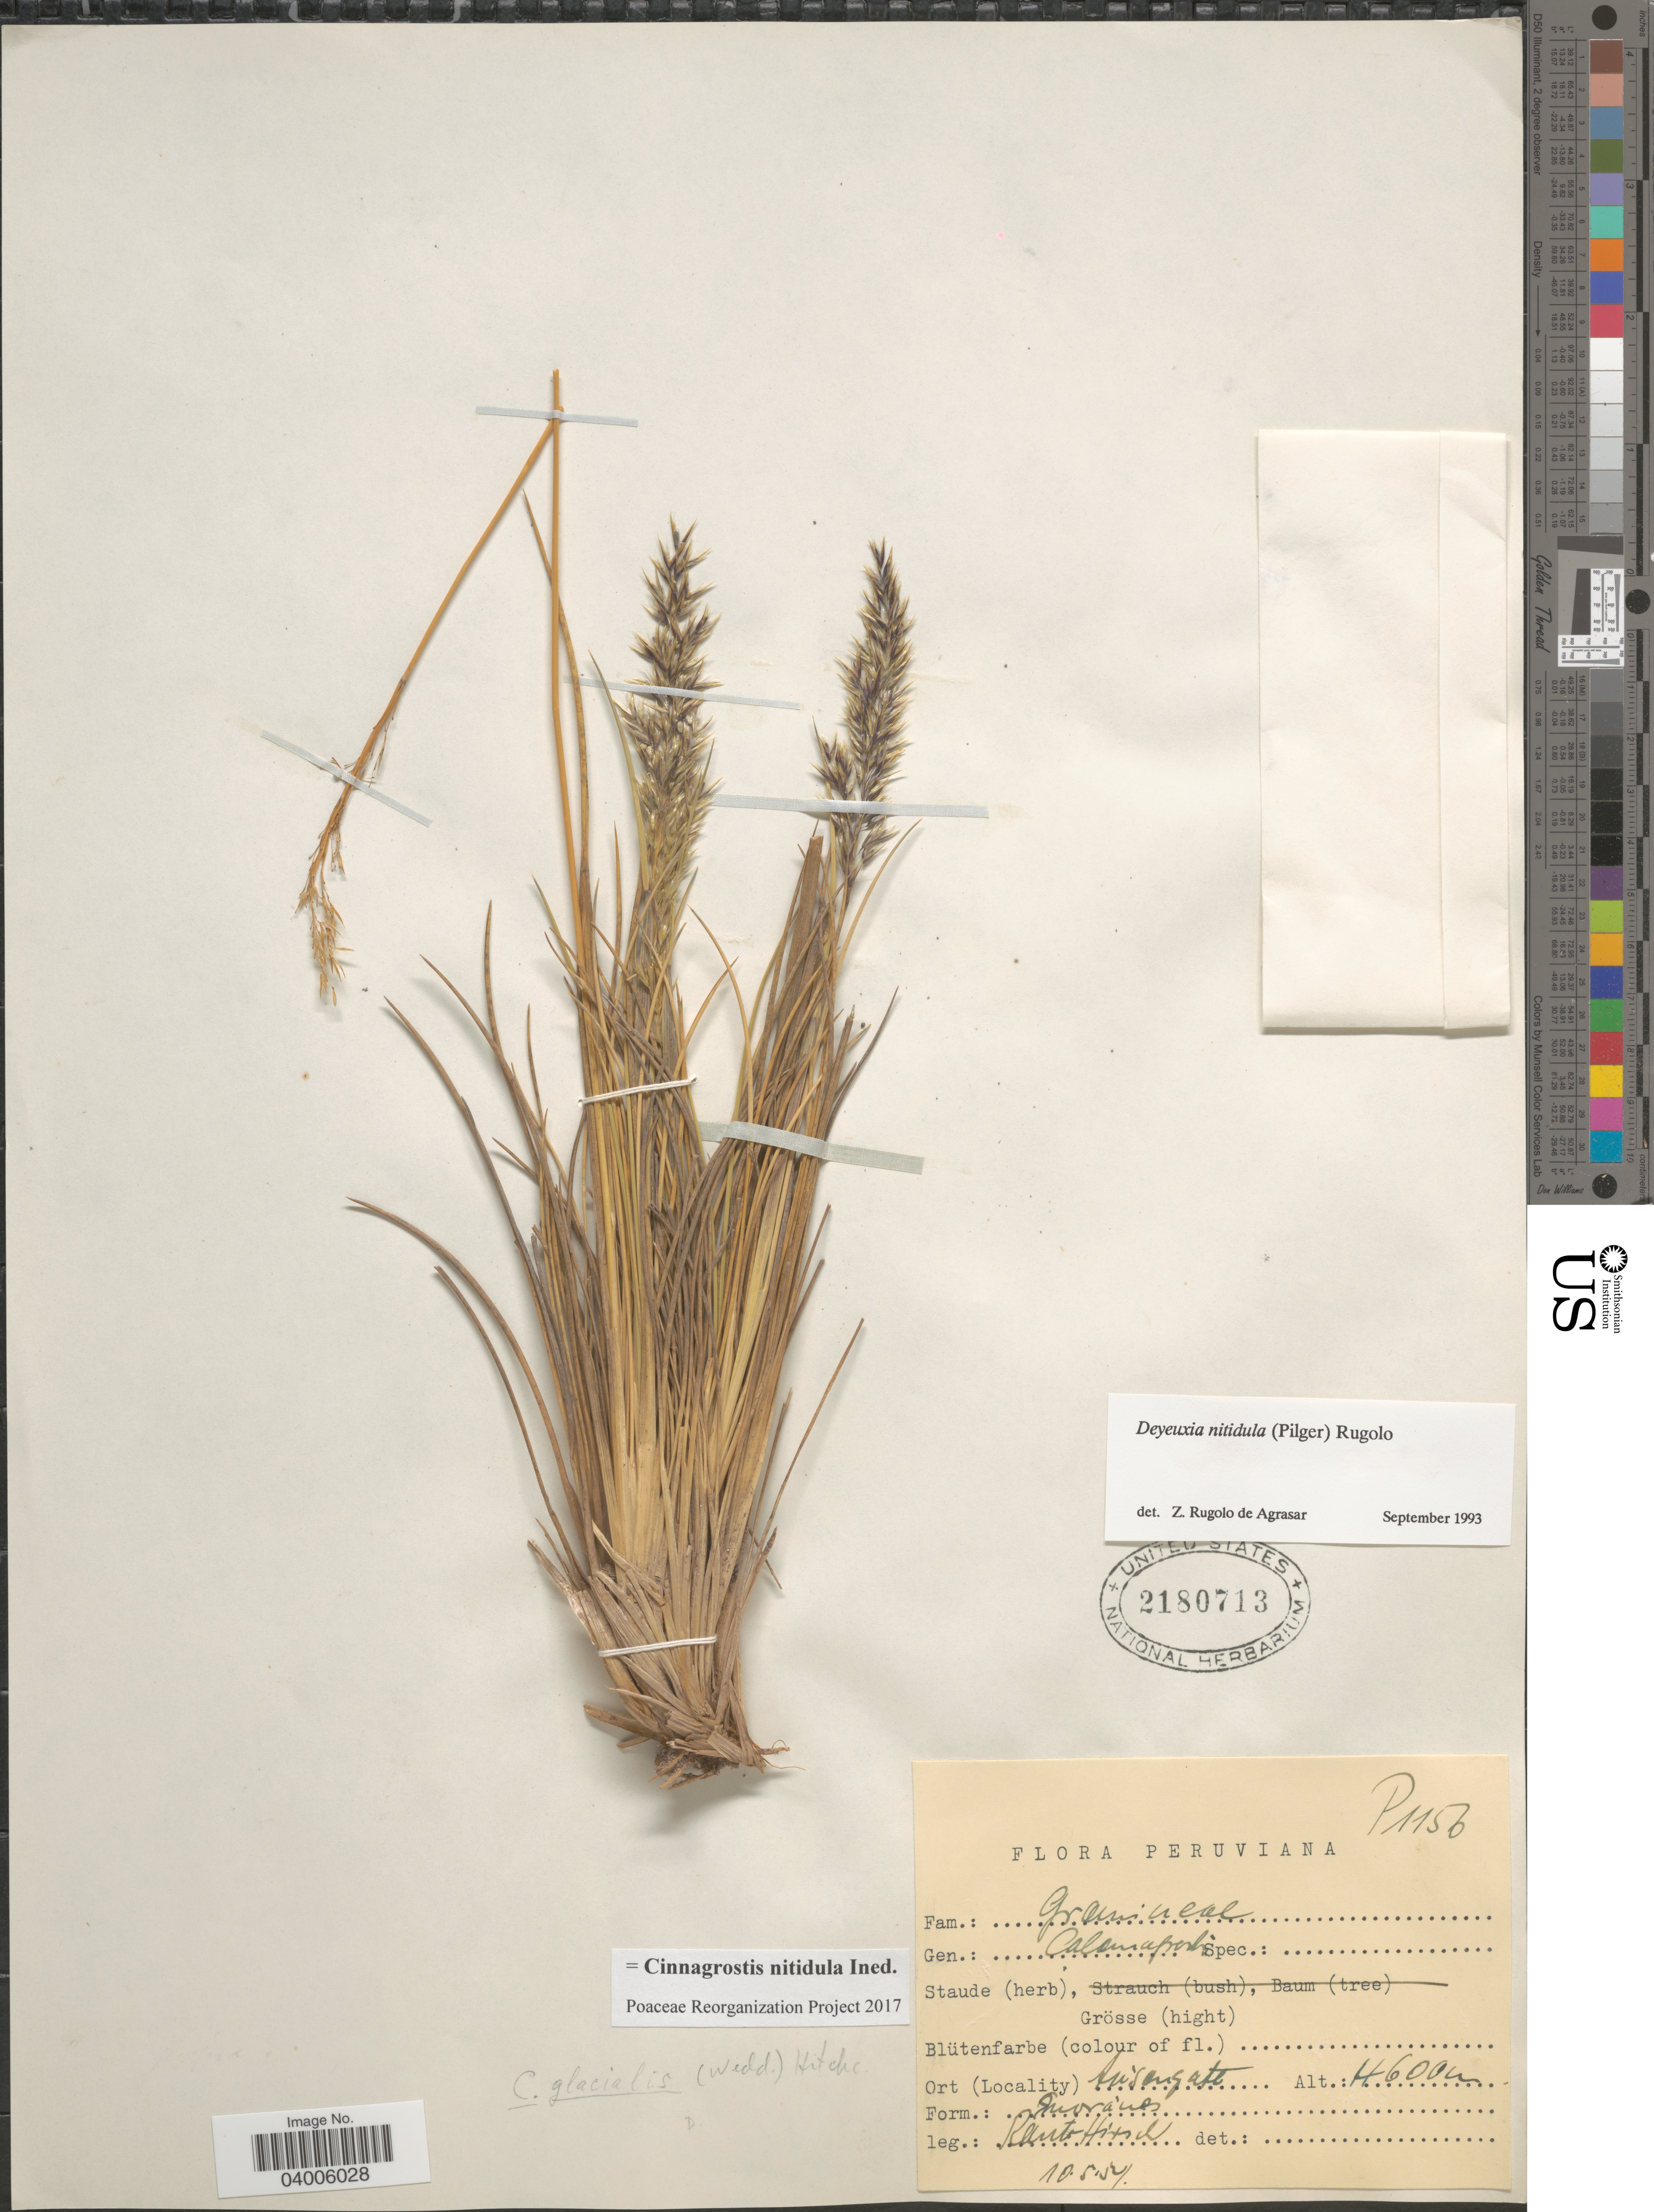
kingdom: Plantae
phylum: Tracheophyta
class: Liliopsida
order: Poales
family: Poaceae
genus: Cinnagrostis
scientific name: Cinnagrostis nitidula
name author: (Wedd.) P.M. Peterson et al.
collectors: W. Rauh & G. Hirsch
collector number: P1156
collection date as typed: Transcribed d/m/y: 10/5/51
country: Peru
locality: Auzangate.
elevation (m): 4600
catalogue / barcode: US 2180713